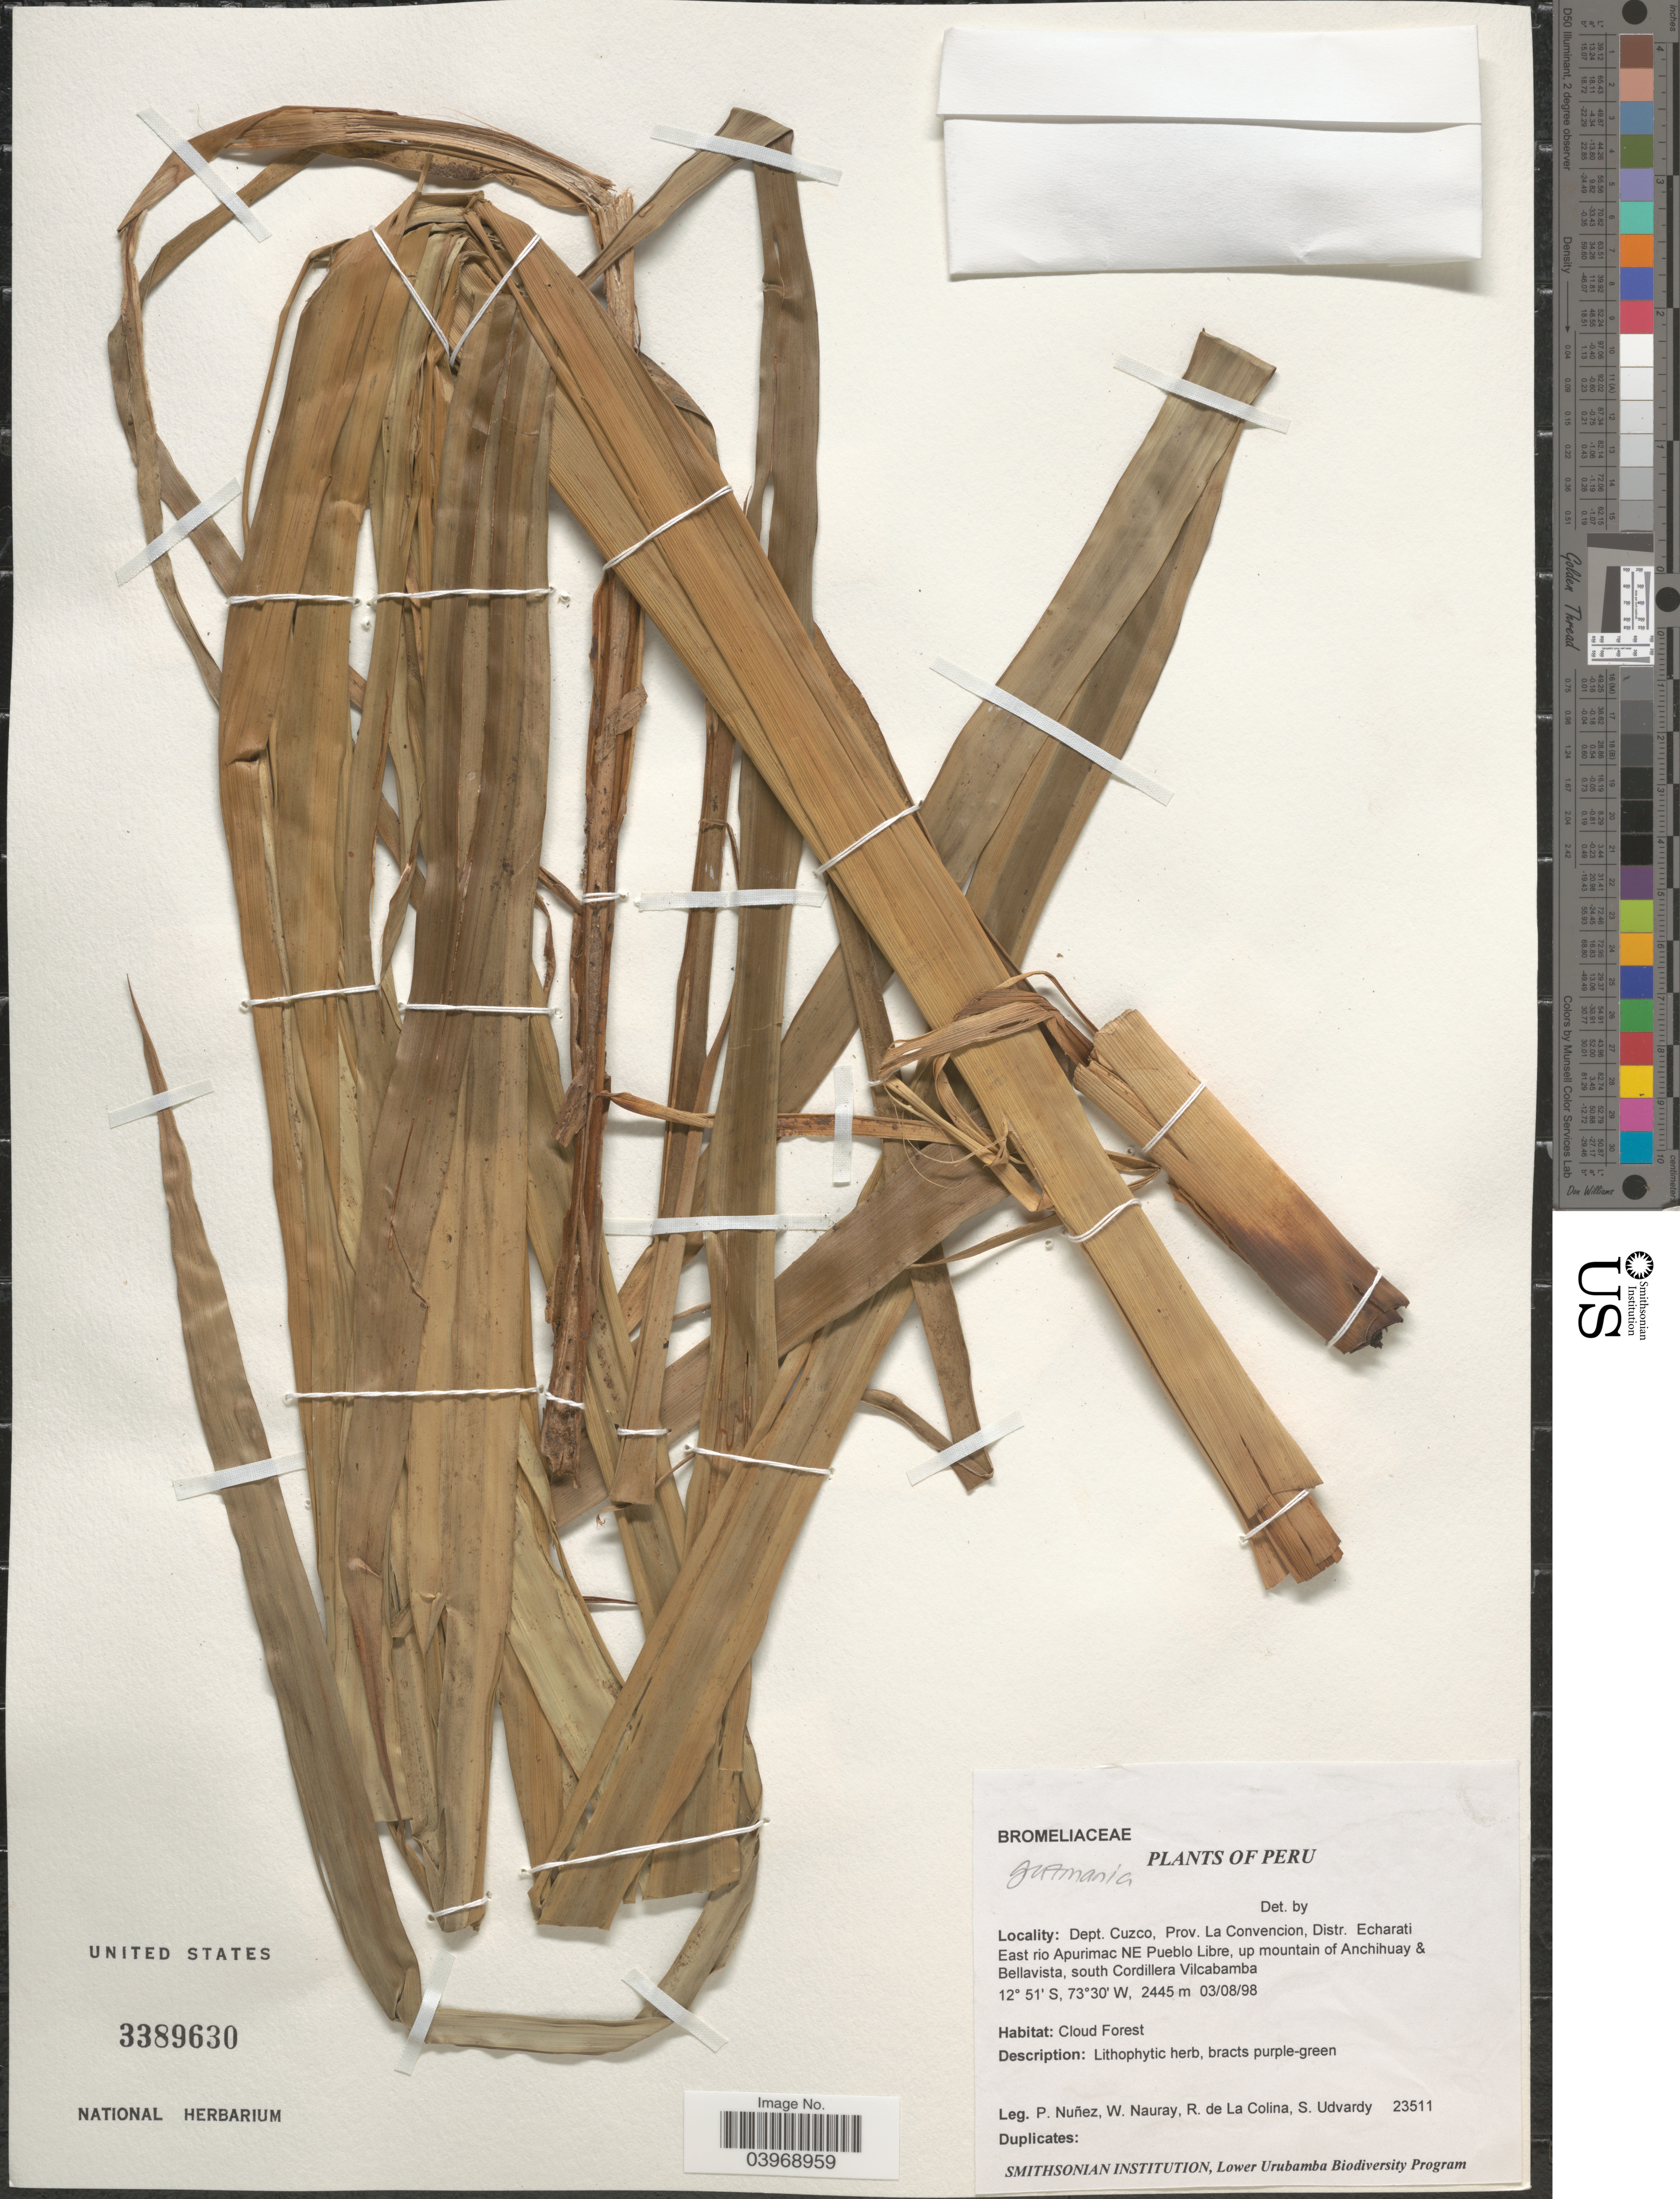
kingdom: Plantae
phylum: Tracheophyta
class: Liliopsida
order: Poales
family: Bromeliaceae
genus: Guzmania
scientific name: Guzmania sp.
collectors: P. Nuñez V., W. Nauray, R. Colina & S. Udvardy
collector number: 23511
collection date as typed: Transcribed d/m/y: 3/8/98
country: Peru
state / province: Cusco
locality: Dept. Cuzco, Prov. La Convencion, Distr. Echarati. East rio Apurimac NE Pueblo Libre, up mountain of Anchihuay & Bellavista, south Cordillera Vilcabamba.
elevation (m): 2445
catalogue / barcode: US 3389630